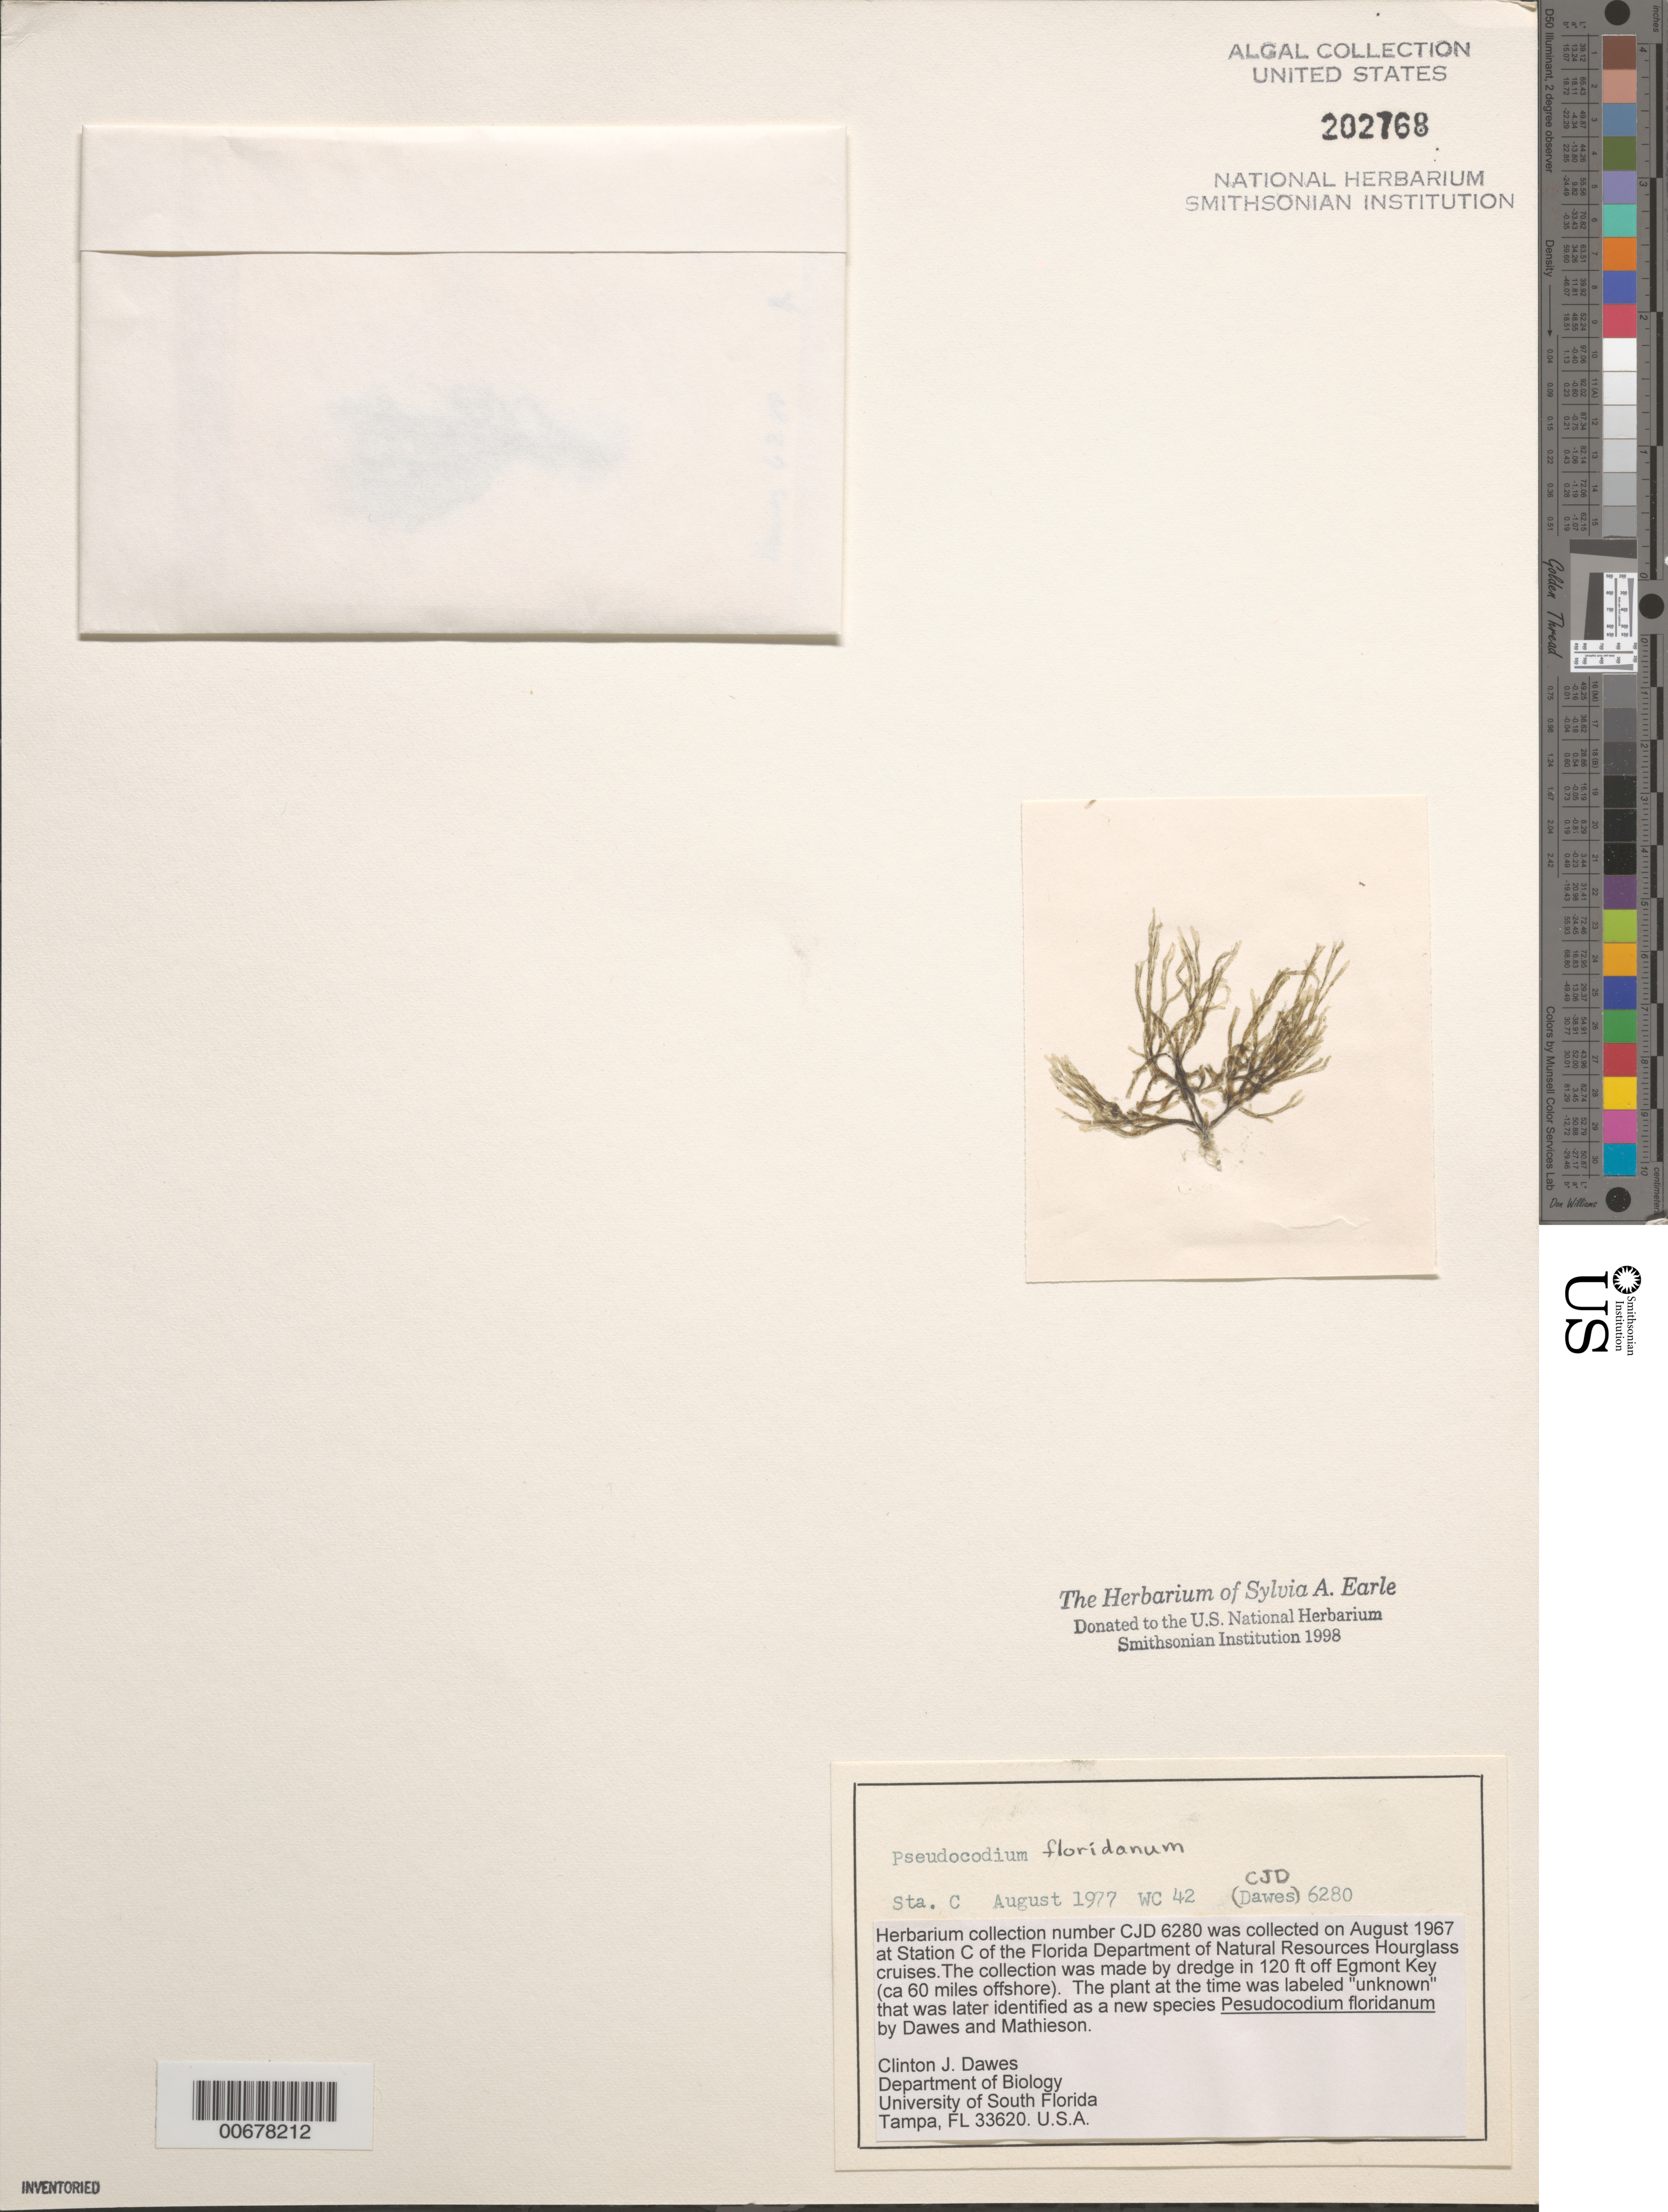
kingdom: Plantae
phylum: Chlorophyta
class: Ulvophyceae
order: Bryopsidales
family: Pseudocodiaceae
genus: Pseudocodium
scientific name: Pseudocodium floridanum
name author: Dawes & A.C. Mathieson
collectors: C. Dawes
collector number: CJD 6280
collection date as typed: Aug 1977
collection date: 1977-08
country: United States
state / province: Florida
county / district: Hillsborough County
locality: Ca. 60 miles off Egmont Key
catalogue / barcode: US 202768